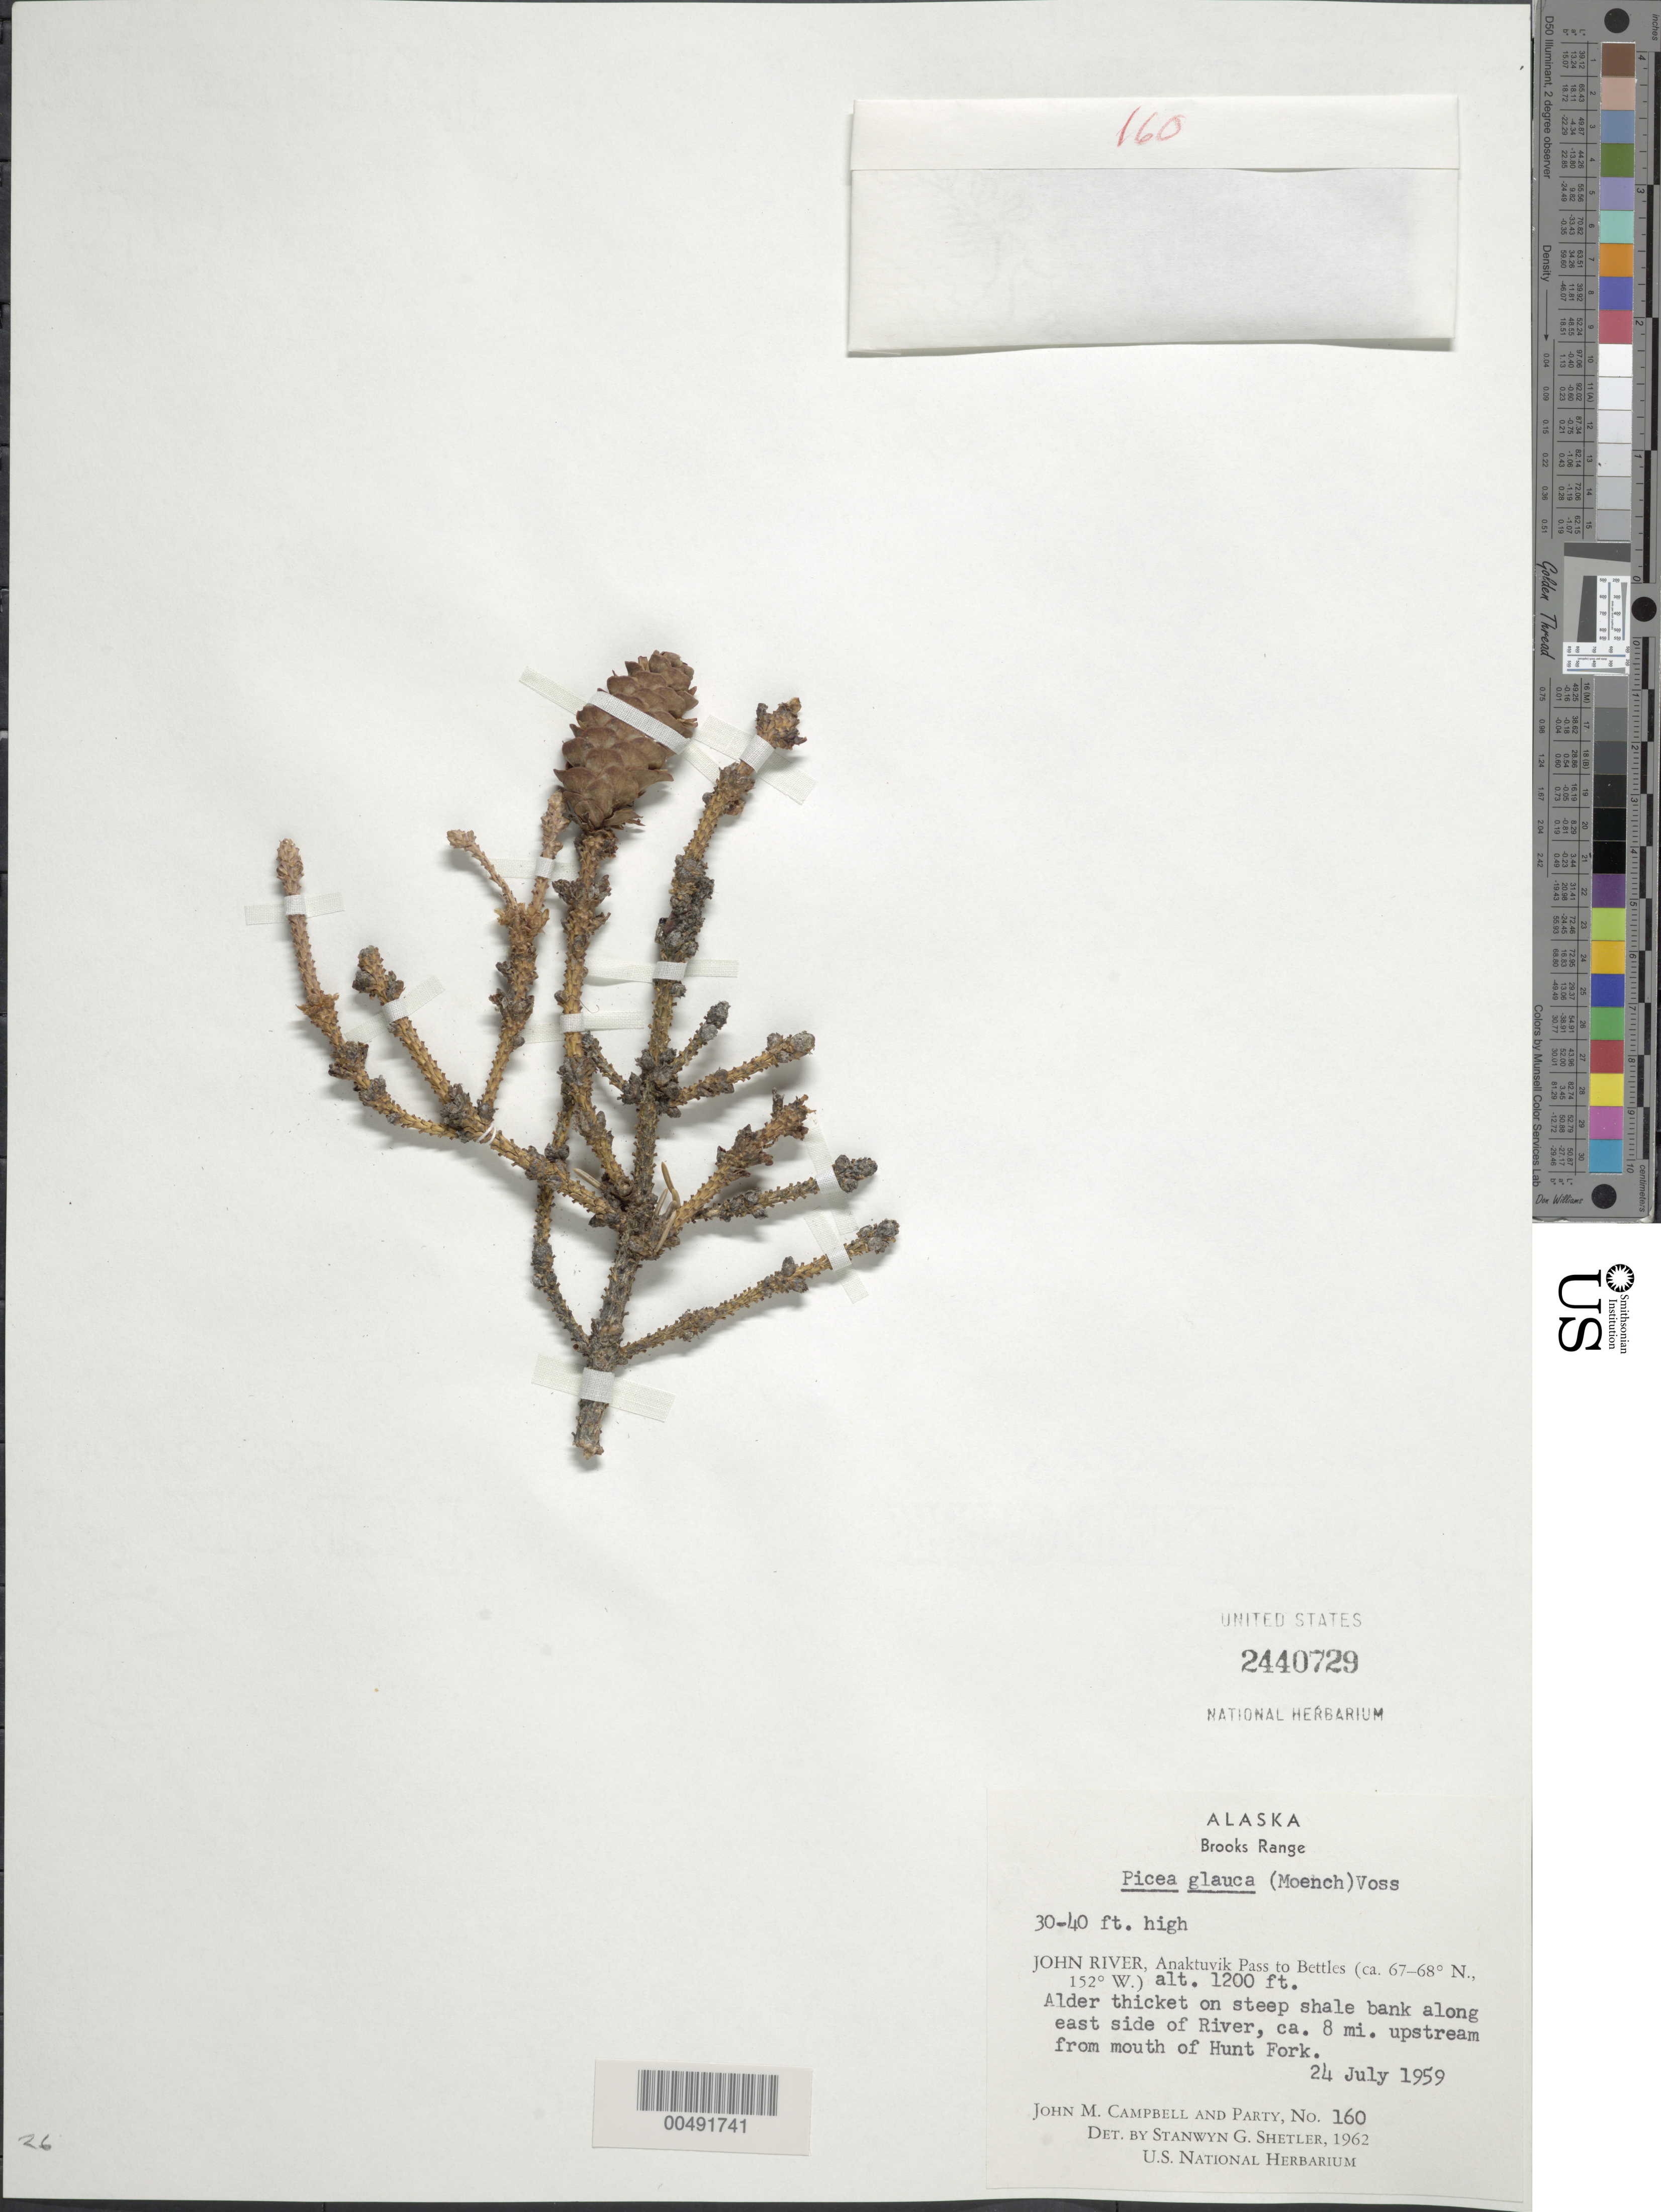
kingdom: Plantae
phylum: Tracheophyta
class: Pinopsida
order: Pinales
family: Pinaceae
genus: Picea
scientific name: Picea glauca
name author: (Moench) Voss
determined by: Shetler, Stanwyn G., (US), NMNH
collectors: J. M. Campbell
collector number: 160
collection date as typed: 24 Jul 1959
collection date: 1959-07-24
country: United States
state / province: Alaska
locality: Brooks Range, John River, Anaktuvik Pass to Bettles, 8 mi. upstream from mouth of Hunt Fork (lat/long recorded as: lat=::: long=152:0:0:W)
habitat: alder thicket on steep shale bank along E side of River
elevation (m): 366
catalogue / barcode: US 2440729